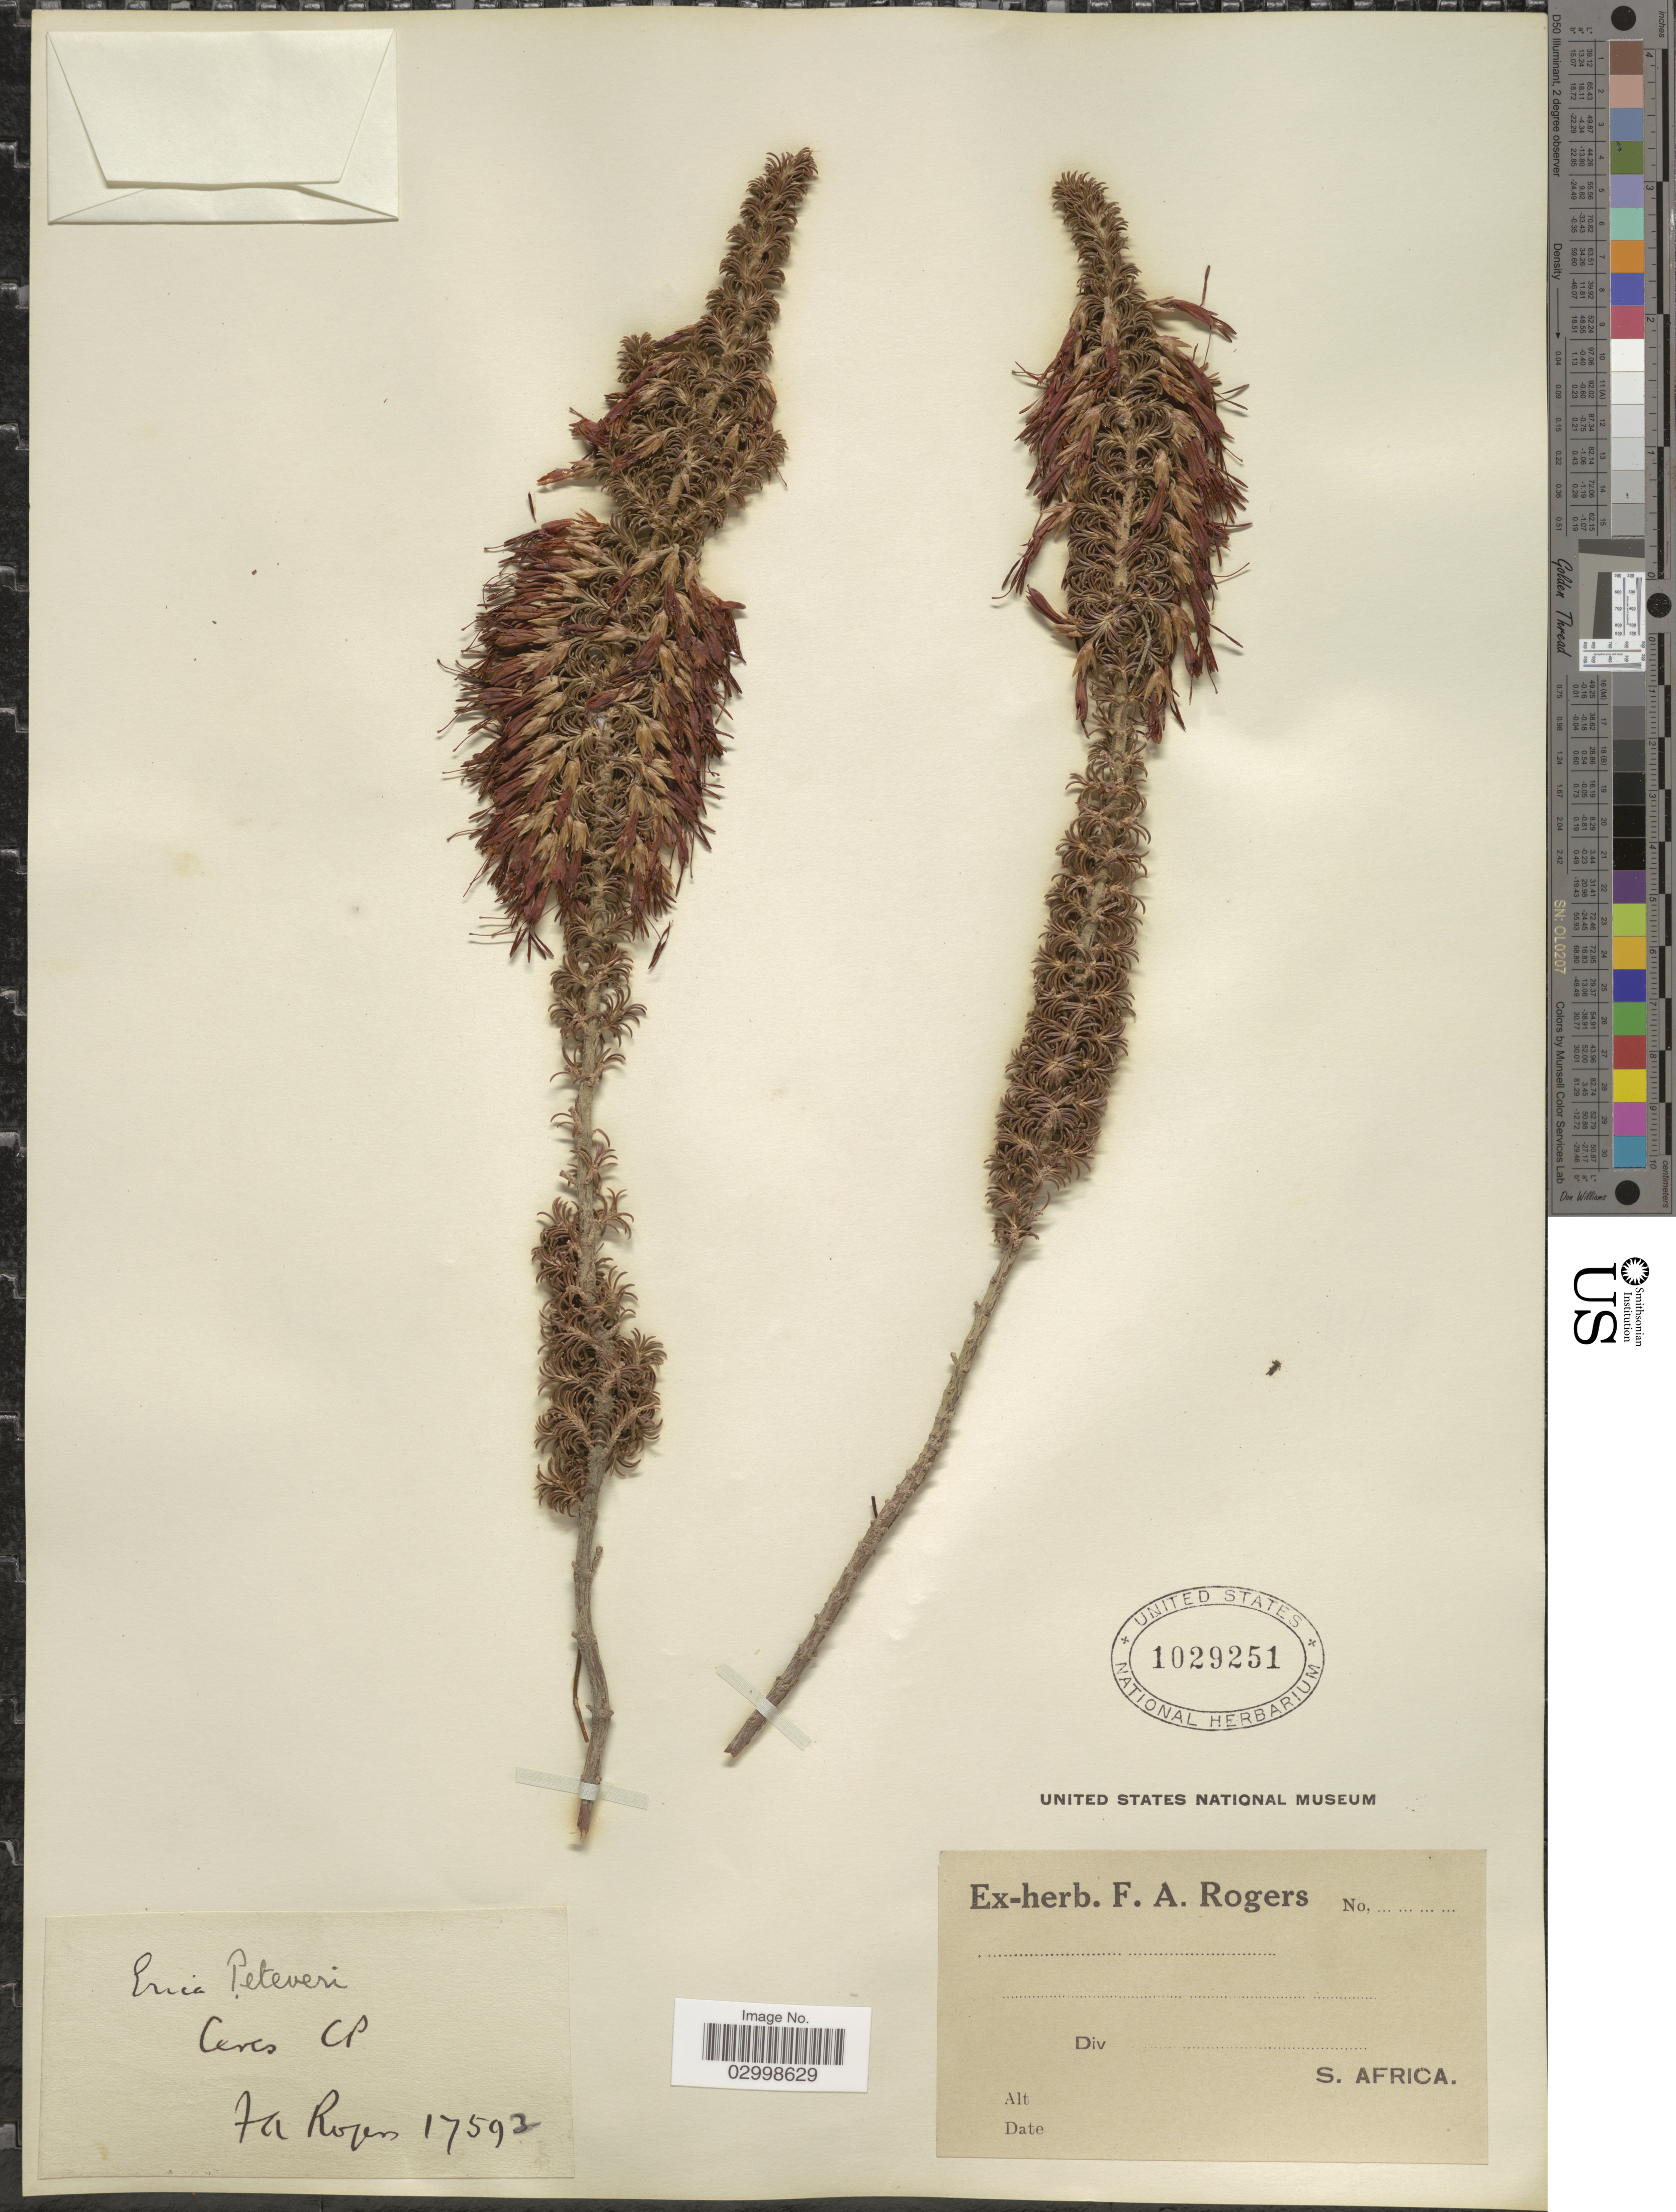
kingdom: Plantae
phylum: Tracheophyta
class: Magnoliopsida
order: Ericales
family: Ericaceae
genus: Erica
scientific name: Erica petiverii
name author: Willd.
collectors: F. A. Rogers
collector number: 17593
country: South Africa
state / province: Western Cape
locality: Ceres, C.P., S. Africa.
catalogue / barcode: US 1029251